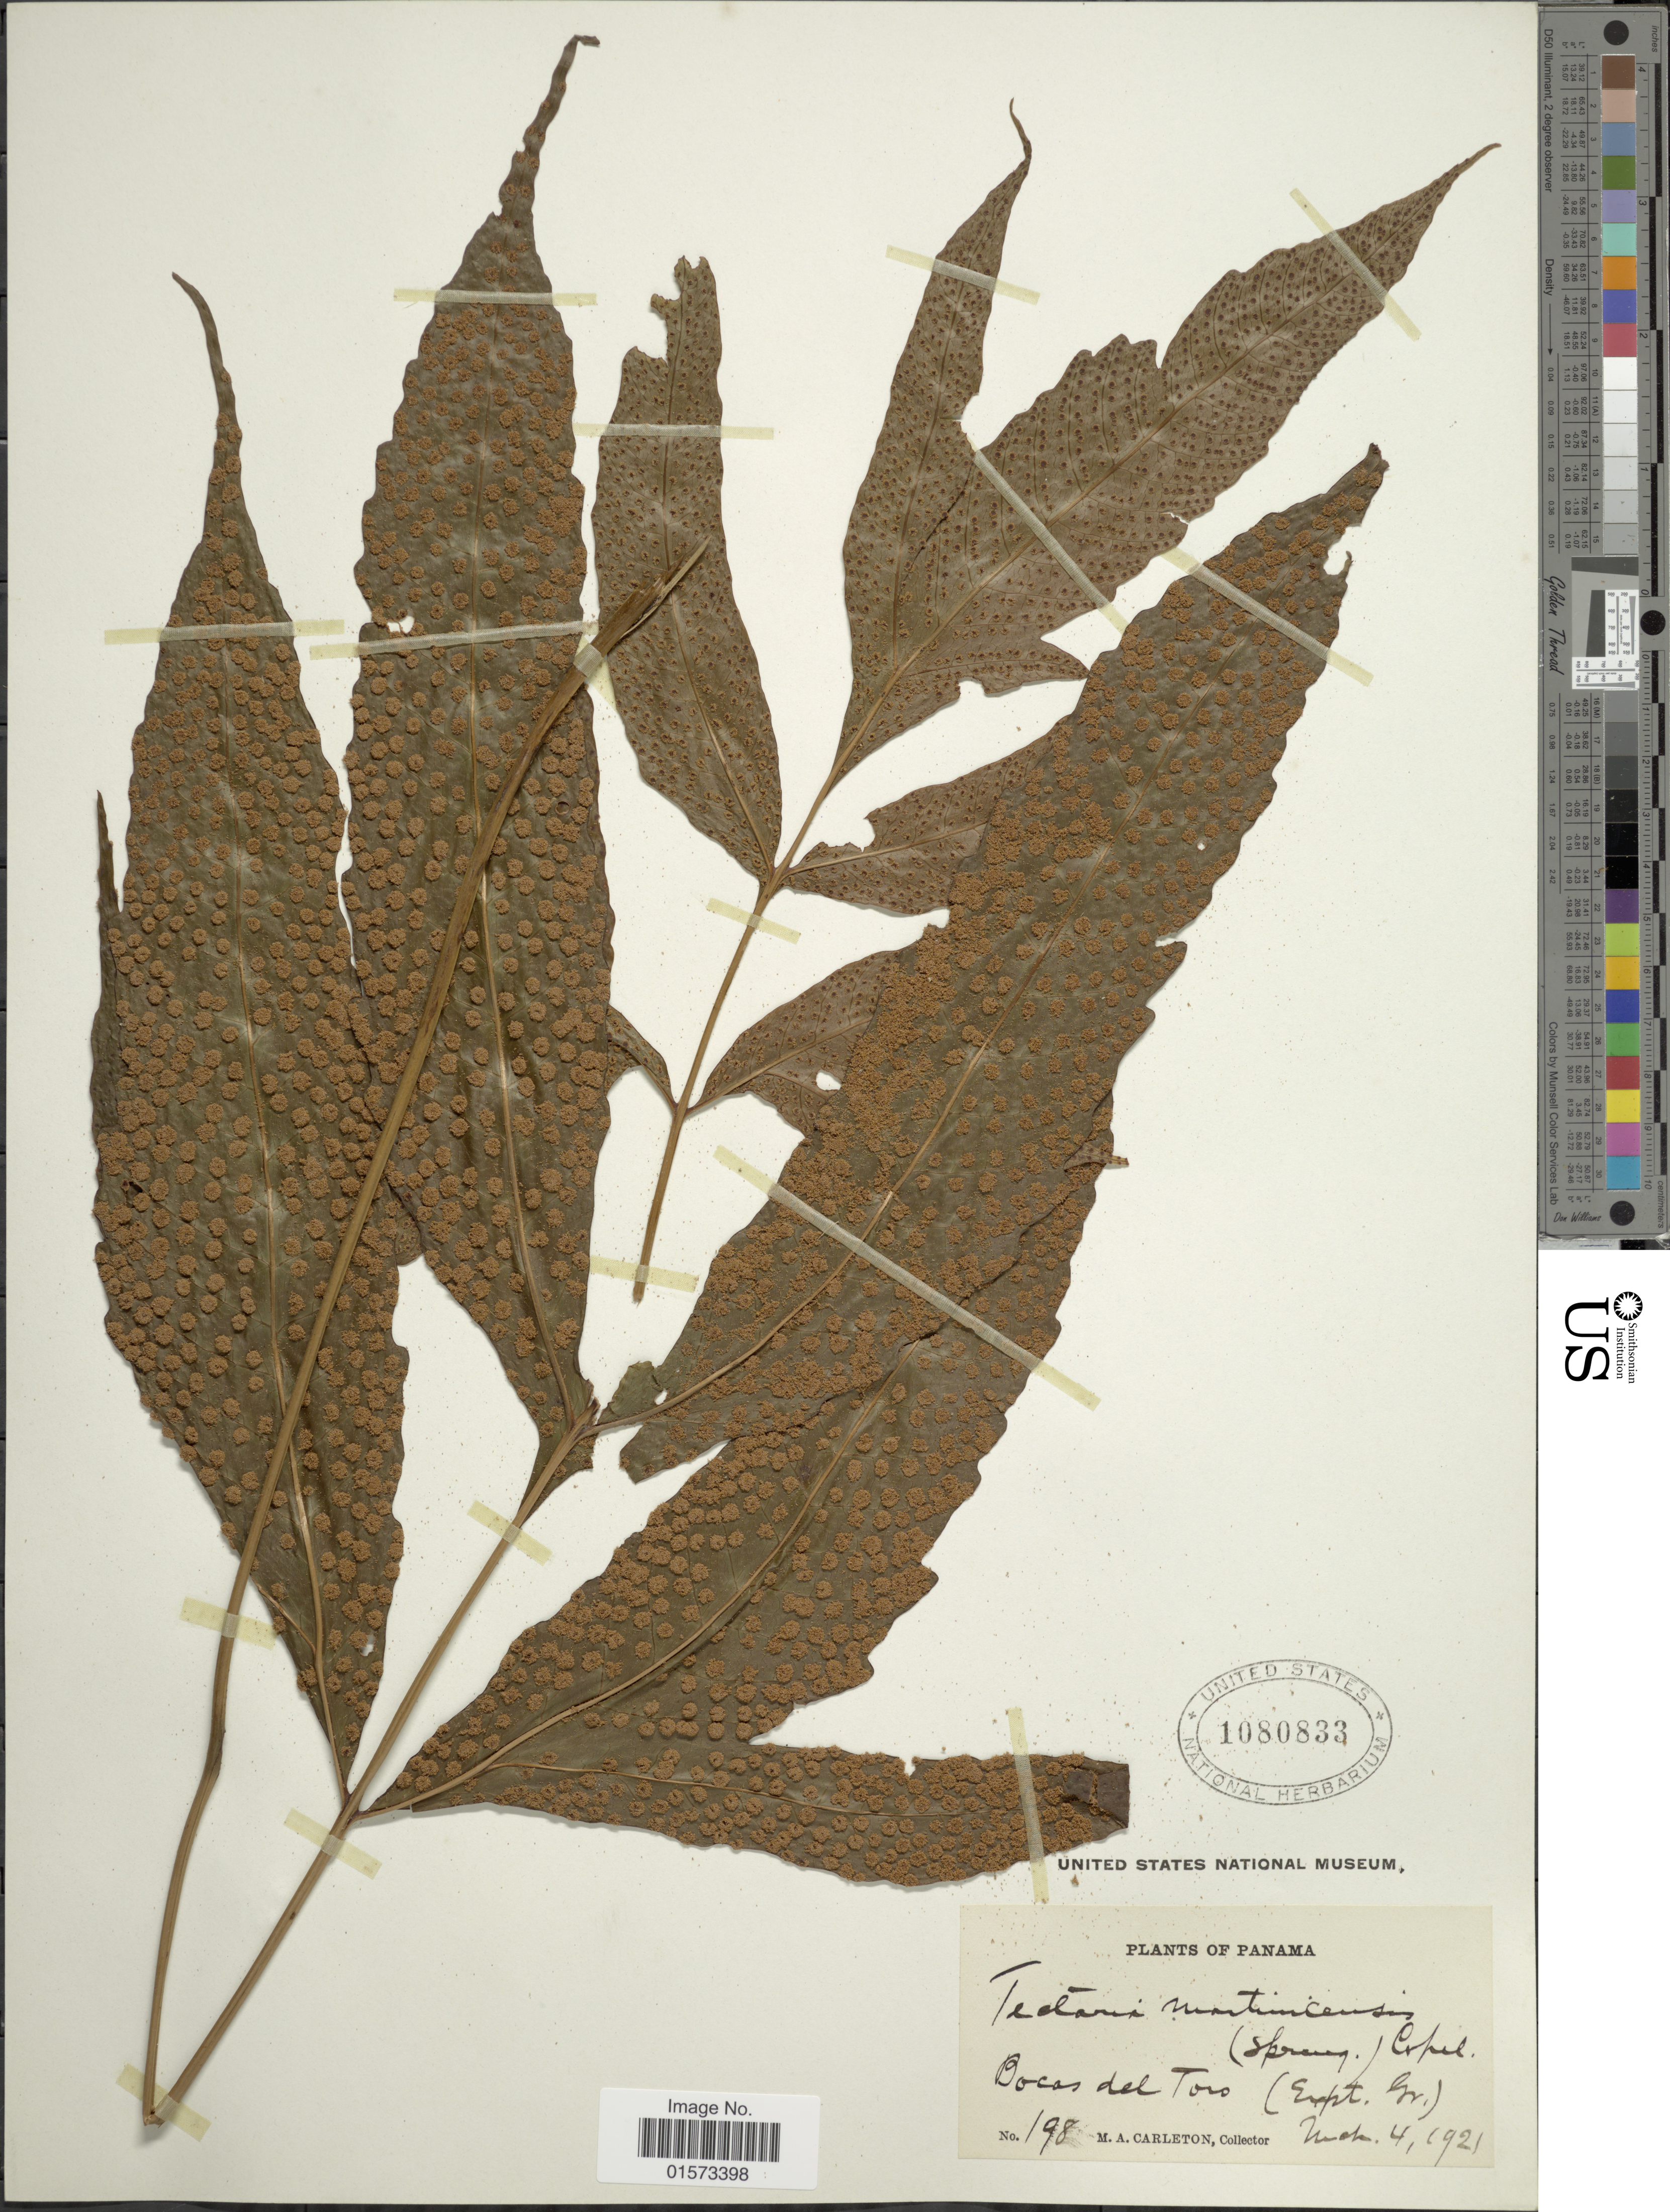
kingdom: Plantae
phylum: Tracheophyta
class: Polypodiopsida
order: Polypodiales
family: Tectariaceae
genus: Tectaria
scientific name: Tectaria incisa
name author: Cav.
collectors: M. A. Carleton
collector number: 198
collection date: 1921-03-04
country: Panama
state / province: Bocas del Toro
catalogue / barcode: US 1080833